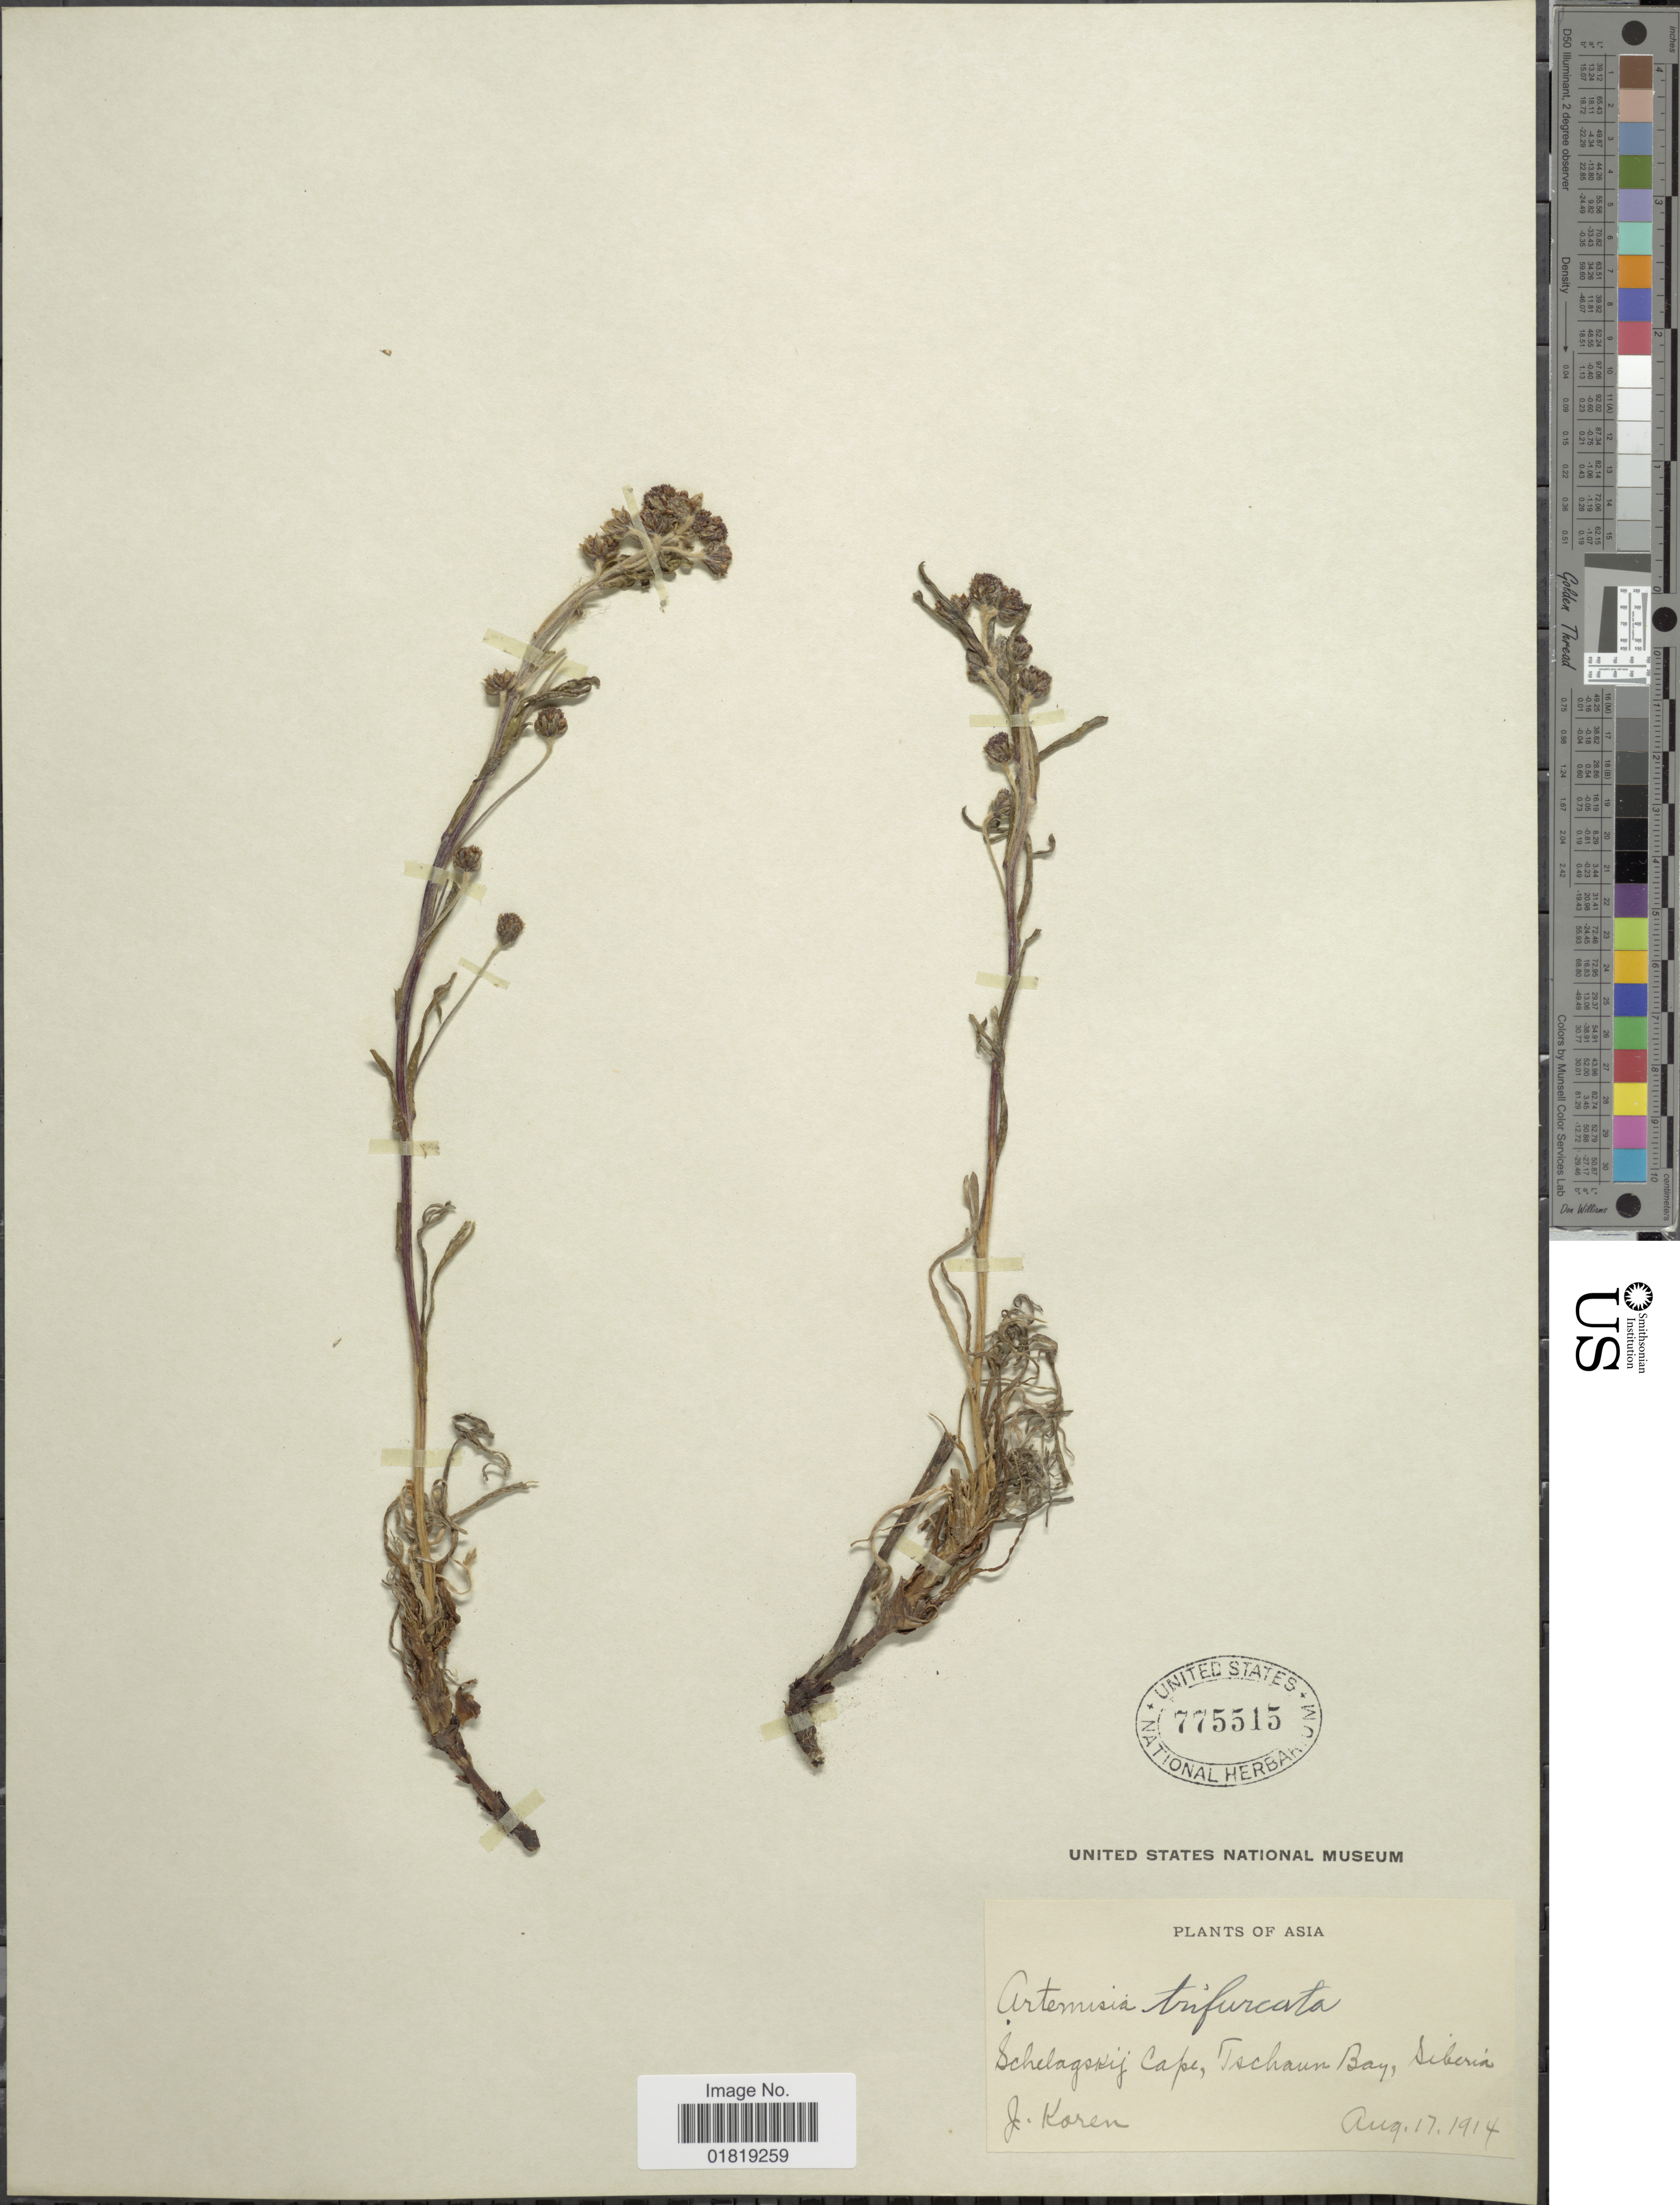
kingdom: Plantae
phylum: Tracheophyta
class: Magnoliopsida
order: Asterales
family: Asteraceae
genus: Artemisia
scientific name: Artemisia trifurcata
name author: Steph. ex Spreng.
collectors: J. Koren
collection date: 1914-08-17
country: Russian Federation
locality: Asia, Schelagsky, Tschaun Bay, Siberia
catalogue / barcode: US 775515